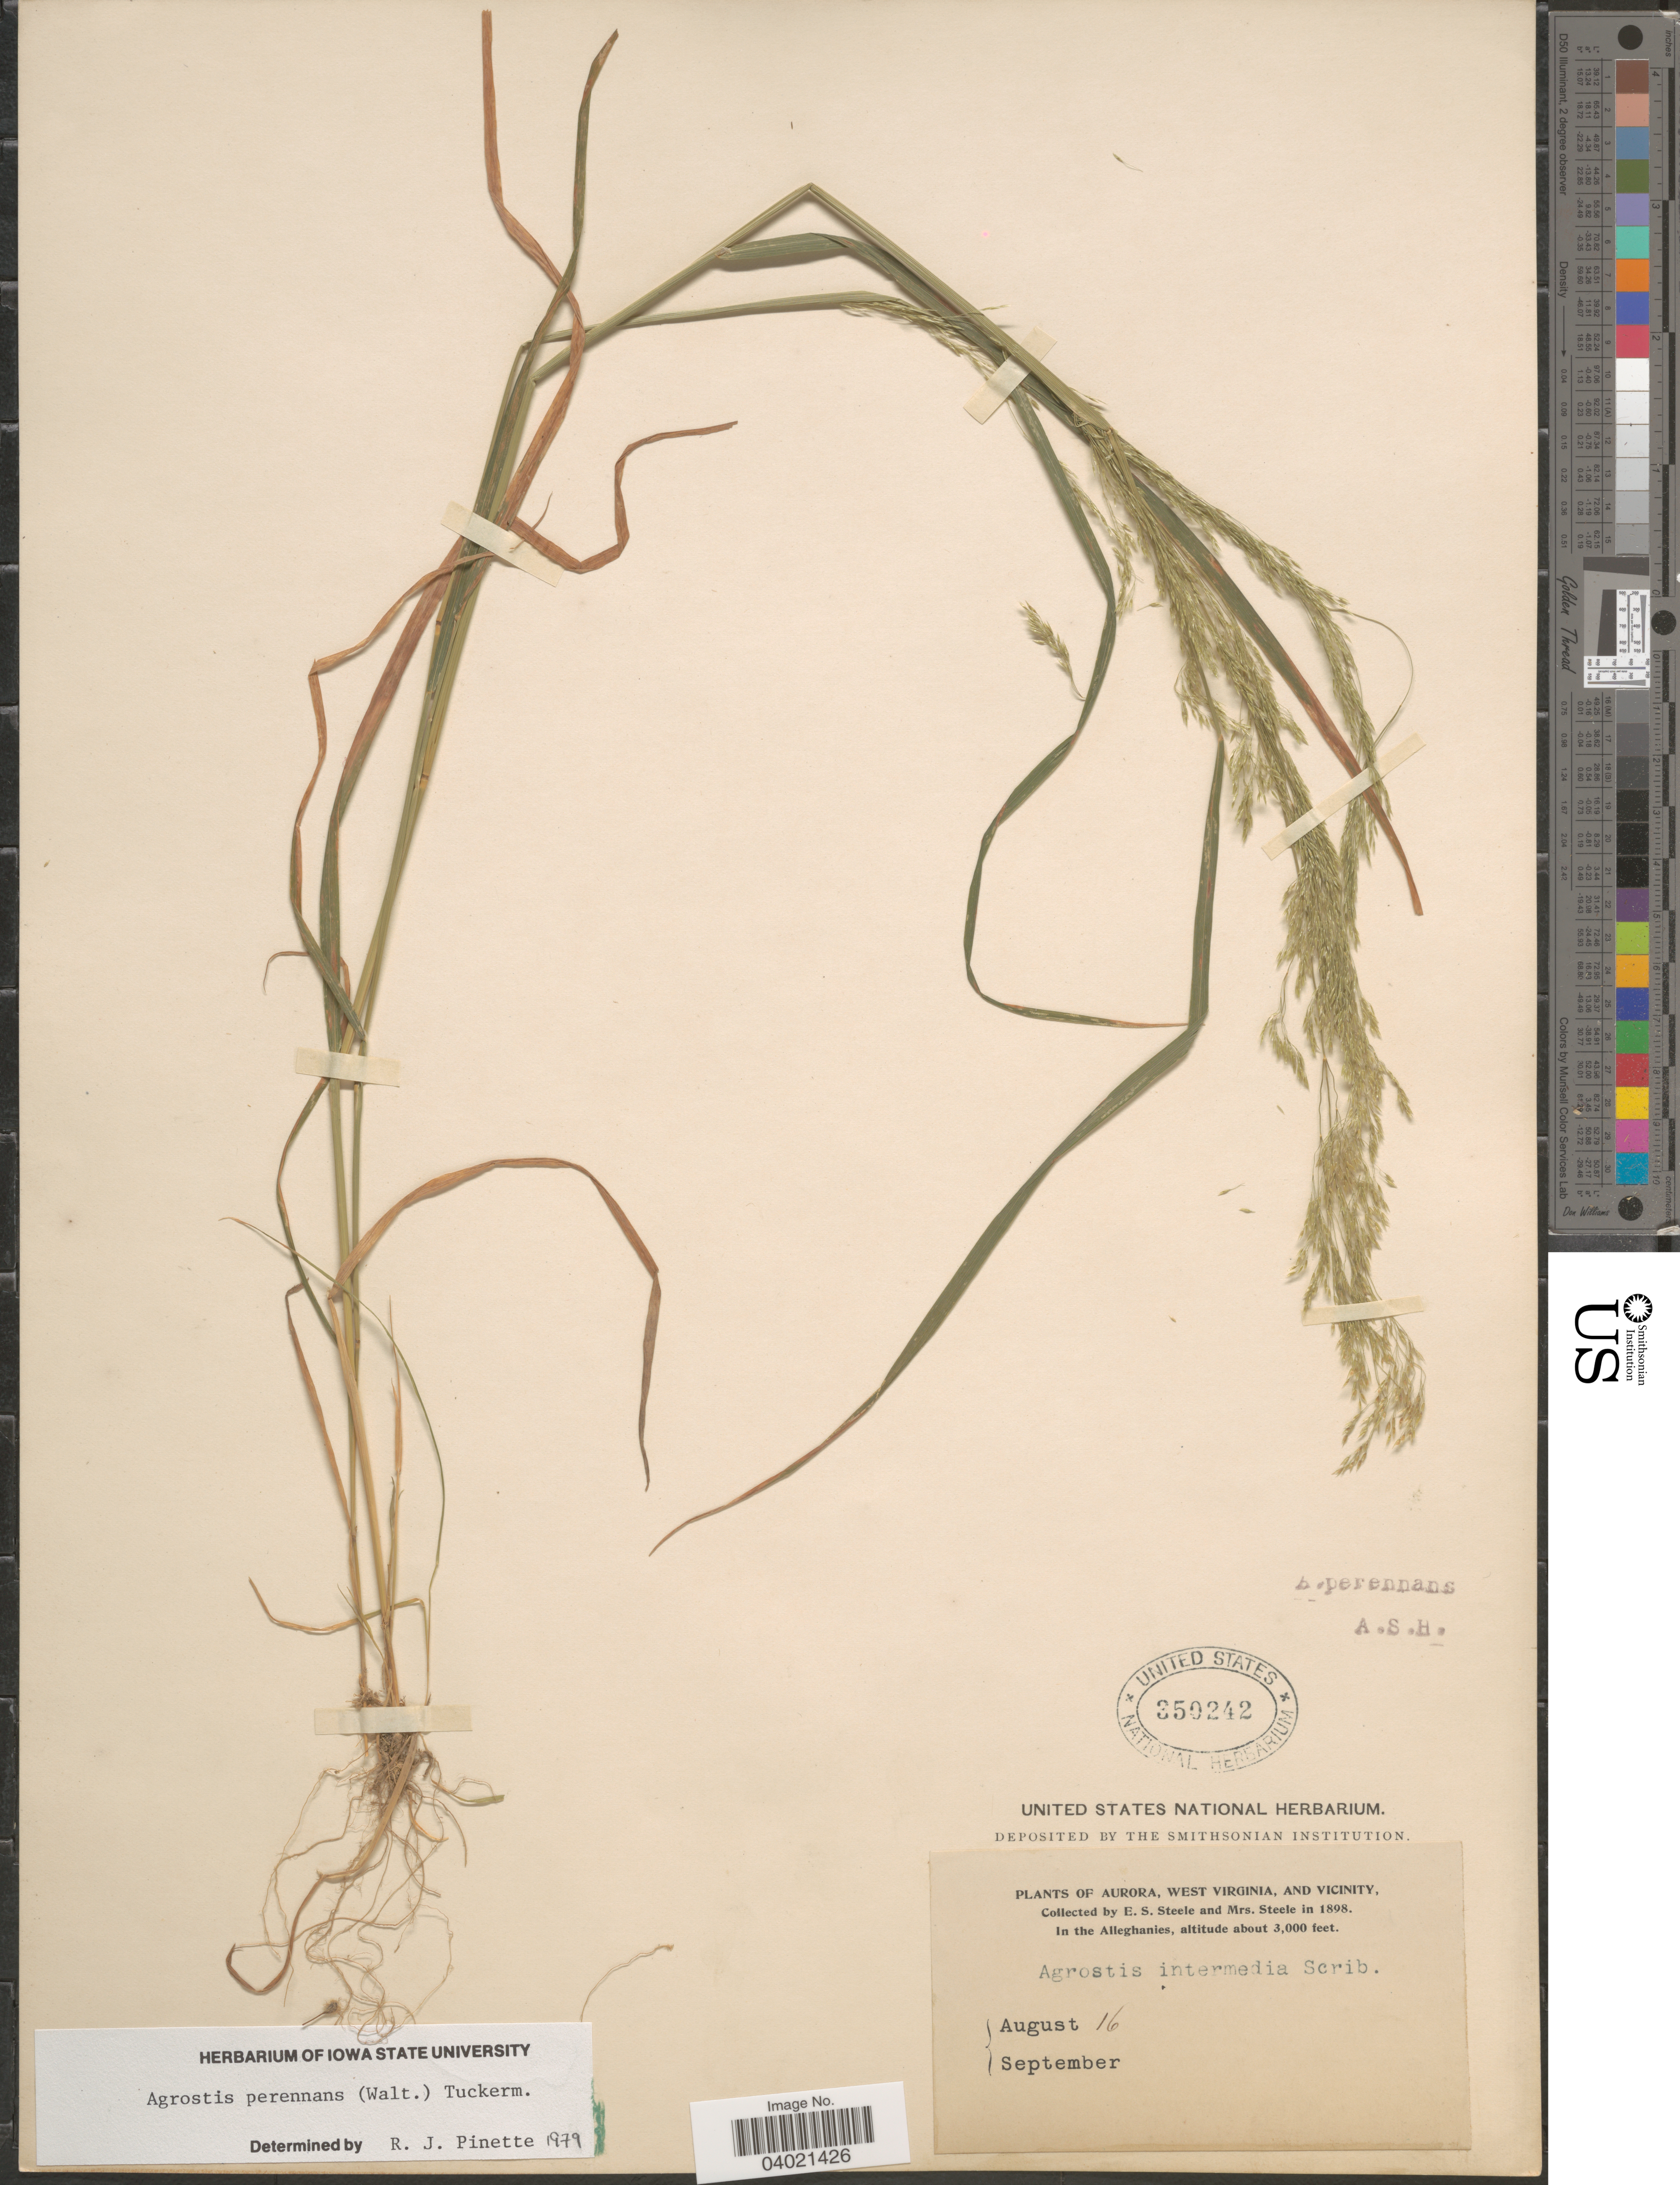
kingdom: Plantae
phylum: Tracheophyta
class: Liliopsida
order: Poales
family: Poaceae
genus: Agrostis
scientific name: Agrostis perennans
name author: (Walter) Tuck.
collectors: E. Steele & Mrs. E. S. Steele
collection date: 1898-08-16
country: United States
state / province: West Virginia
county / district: Preston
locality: Aurora, West Virginia, And Vicinity. In the Alleghanies.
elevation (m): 914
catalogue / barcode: US 350242